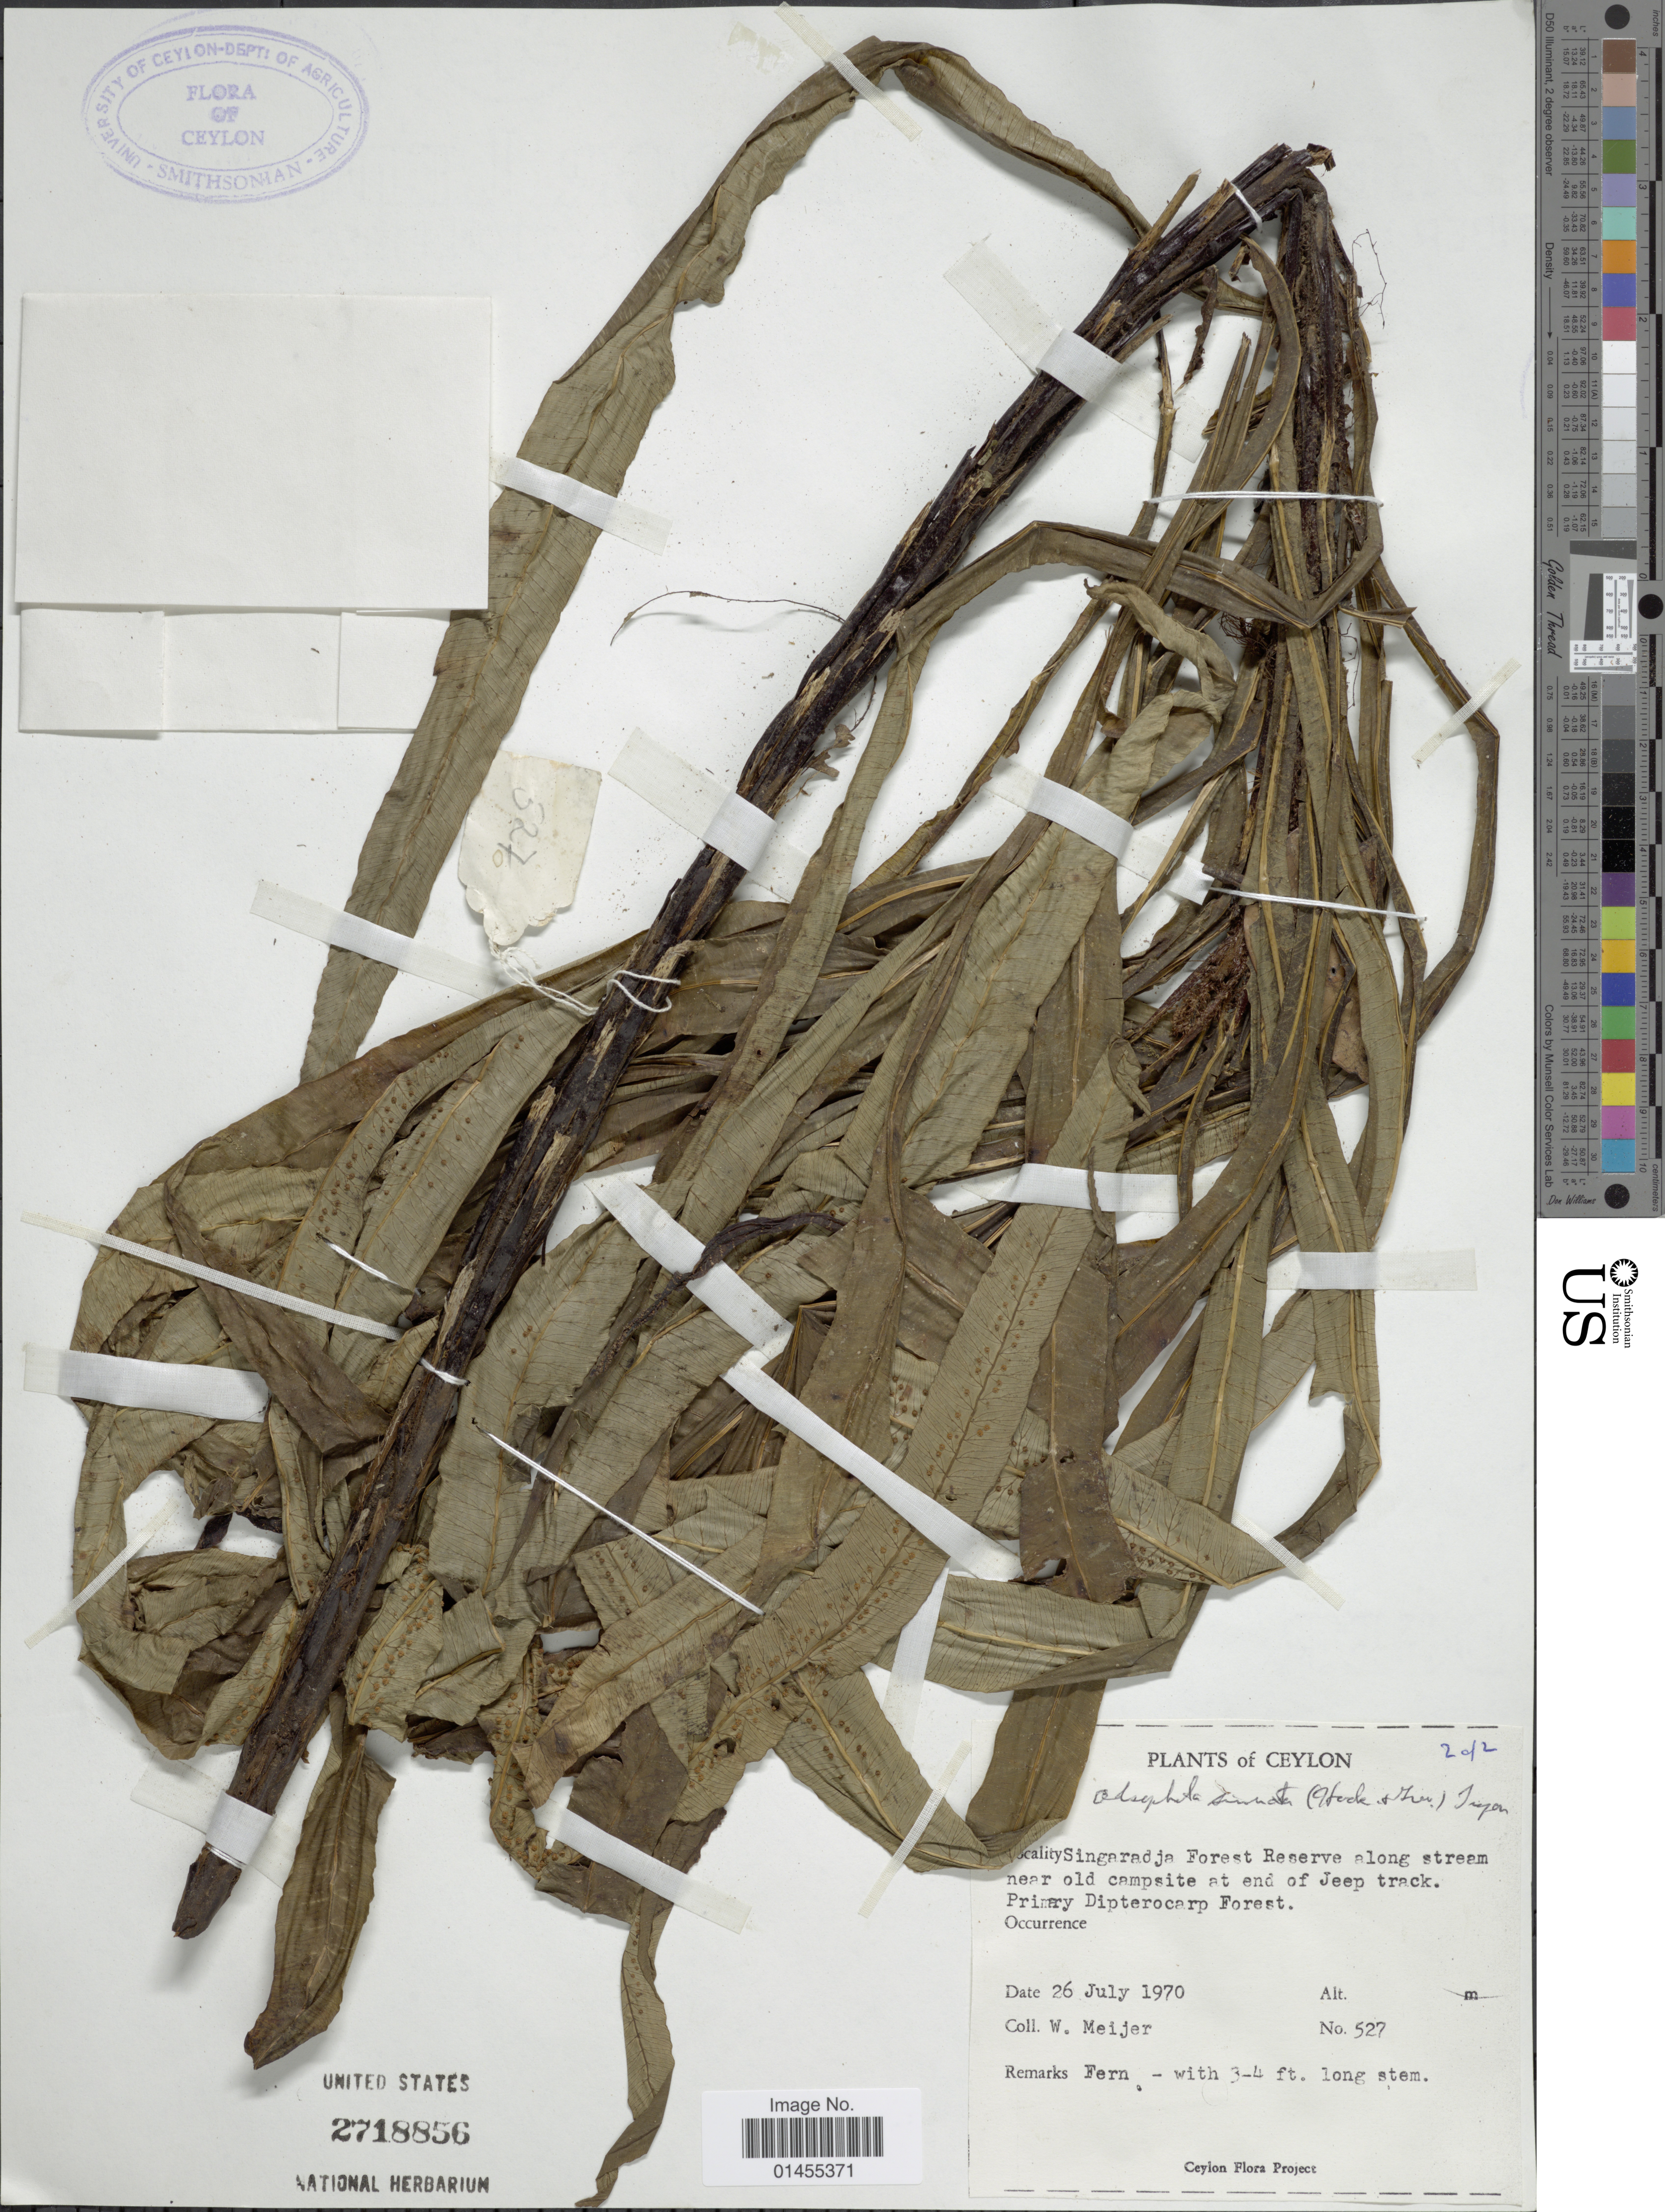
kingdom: Plantae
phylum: Tracheophyta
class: Polypodiopsida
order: Cyatheales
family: Cyatheaceae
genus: Alsophila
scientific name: Alsophila sinuata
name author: (Hook. & Grev.) R.M. Tryon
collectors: W. Meijer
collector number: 527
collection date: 1970-07-26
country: Sri Lanka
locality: Ceylon, Singaradja Forest Reverve along stream near old campsite at end of Jeep track. Primary Dipterocarp Forest.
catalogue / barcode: US 2718856